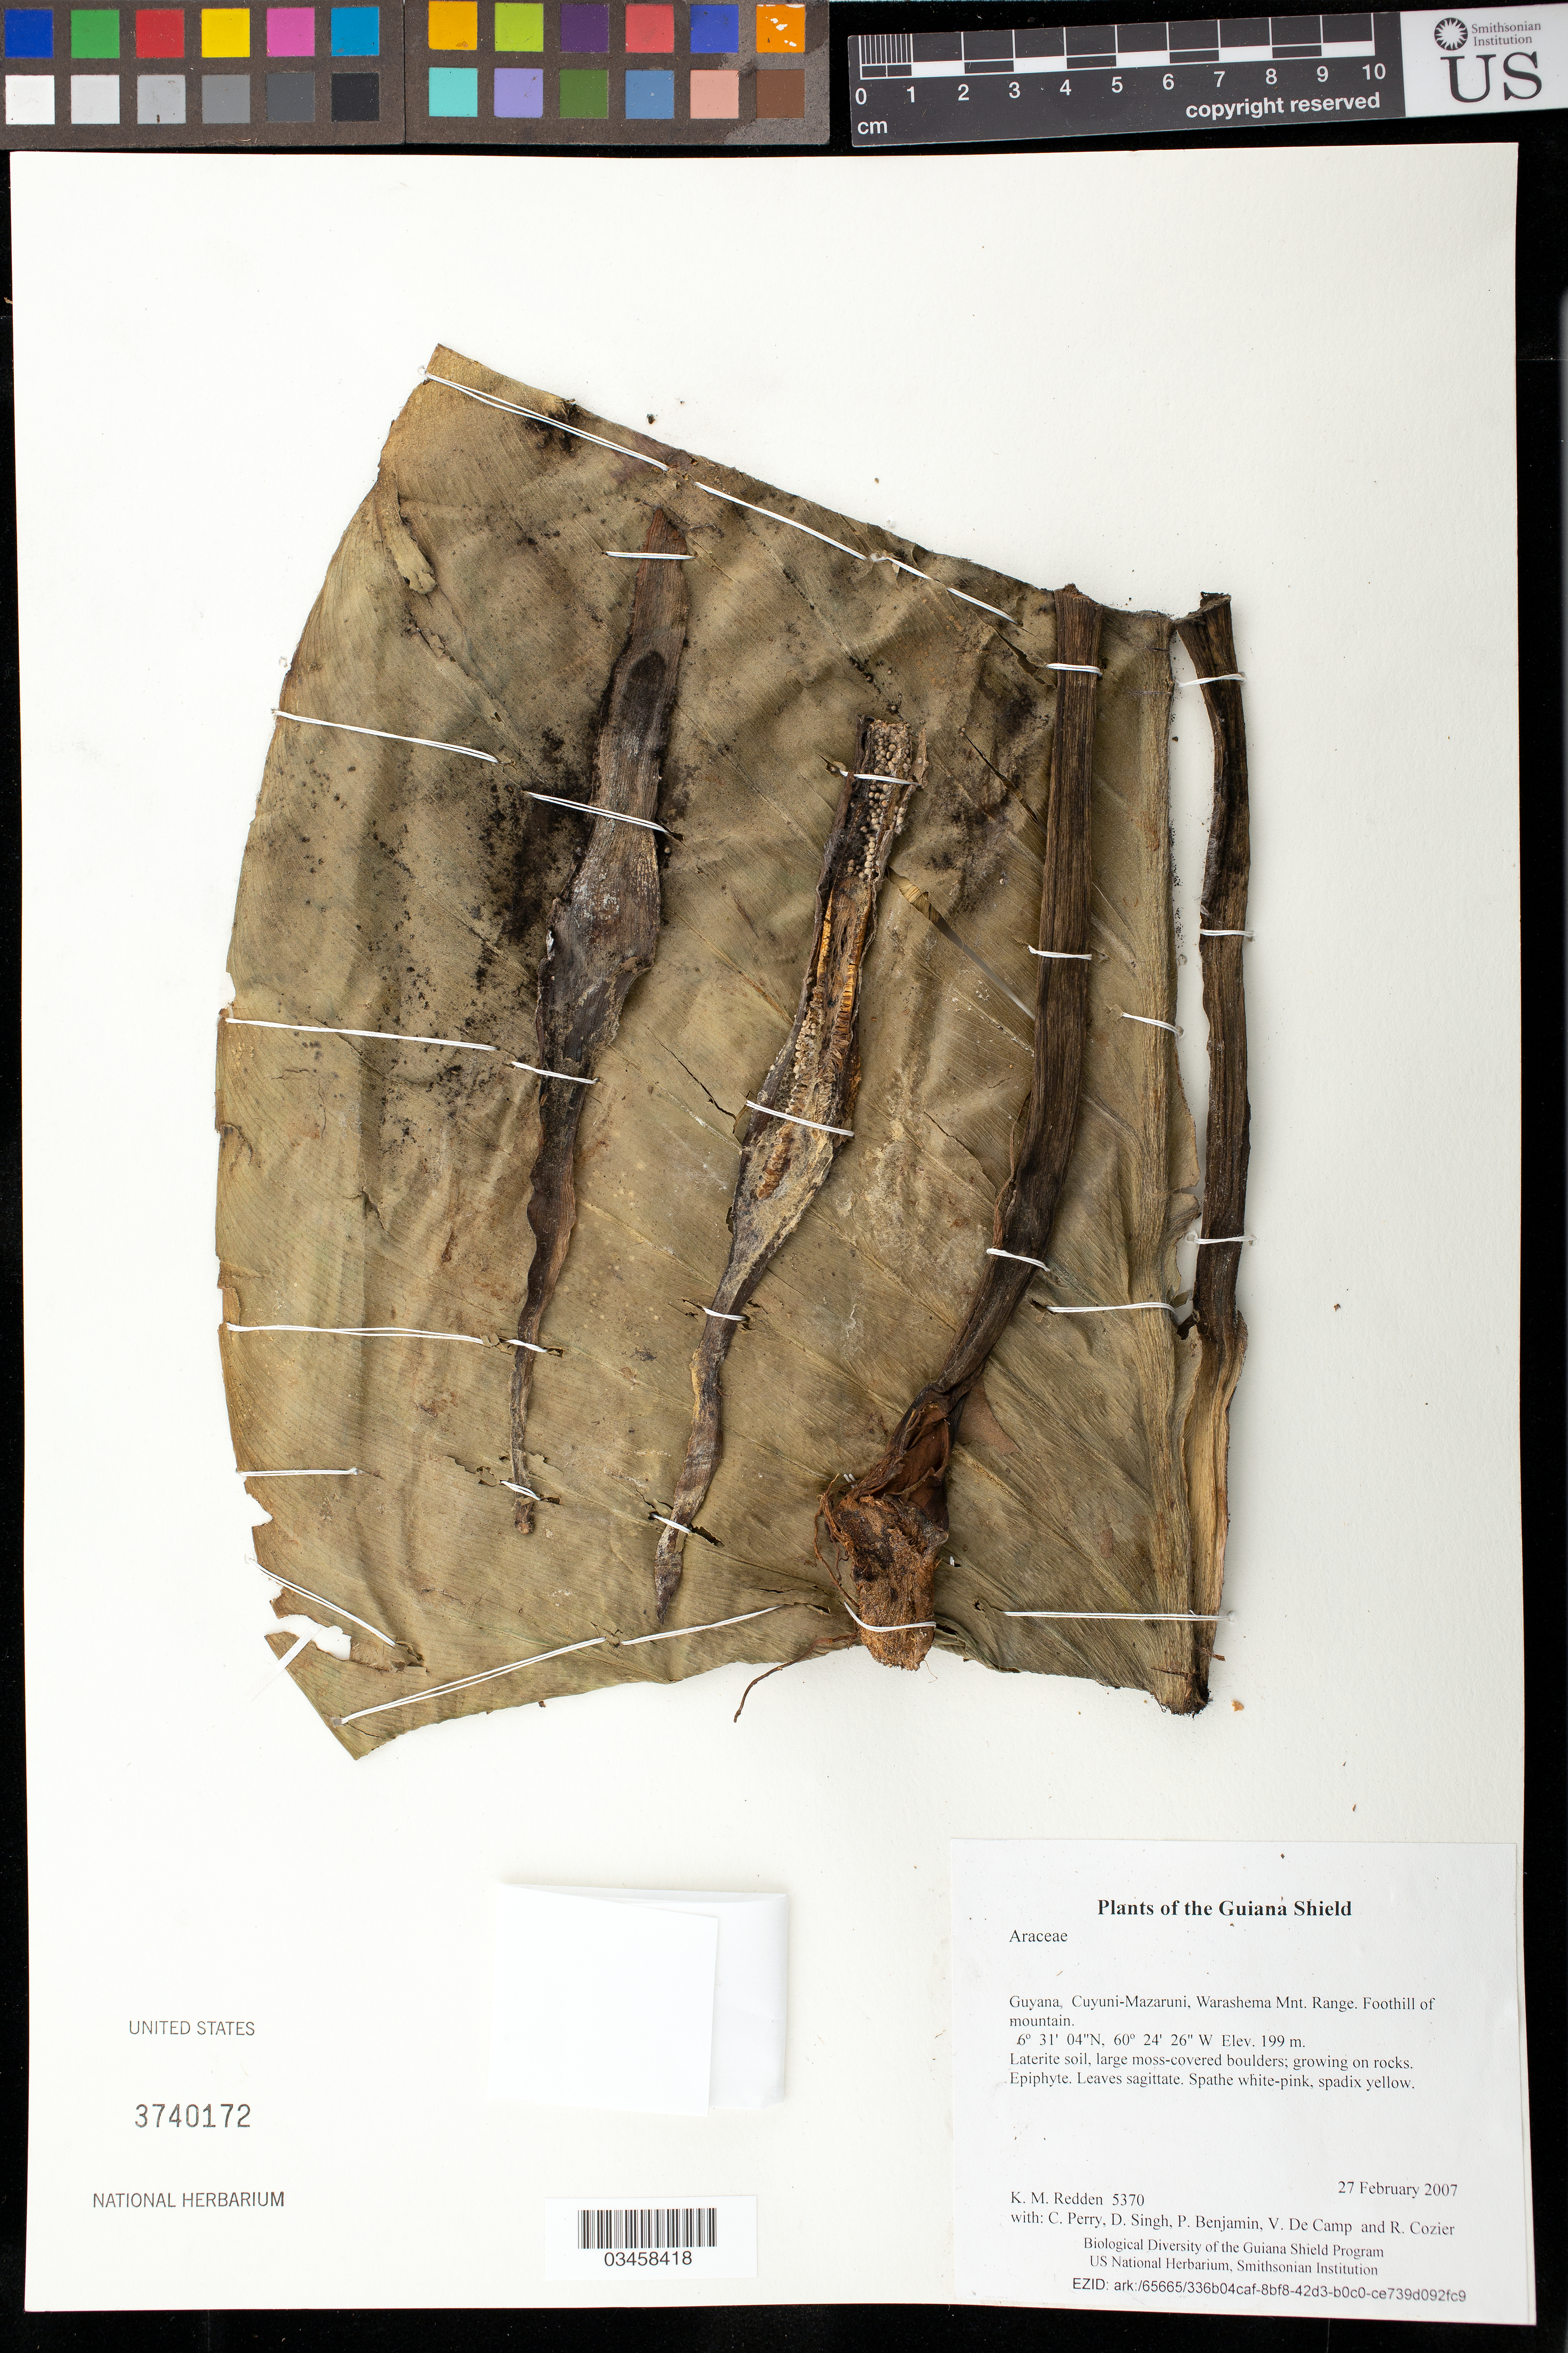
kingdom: Plantae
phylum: Tracheophyta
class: Liliopsida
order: Alismatales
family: Araceae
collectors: K. M. Redden, C. Perry, D. Singh, P. Benjamin, V. De Camp & R. Cozier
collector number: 5370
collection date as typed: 27 February 2007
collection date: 2007-02-27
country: Guyana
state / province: Cuyuni-Mazaruni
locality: Warashema Mnt. Range. Foothill of mountain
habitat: Laterite soil, large moss-covered boulders; growing on rocks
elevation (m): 199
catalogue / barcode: US 3740172